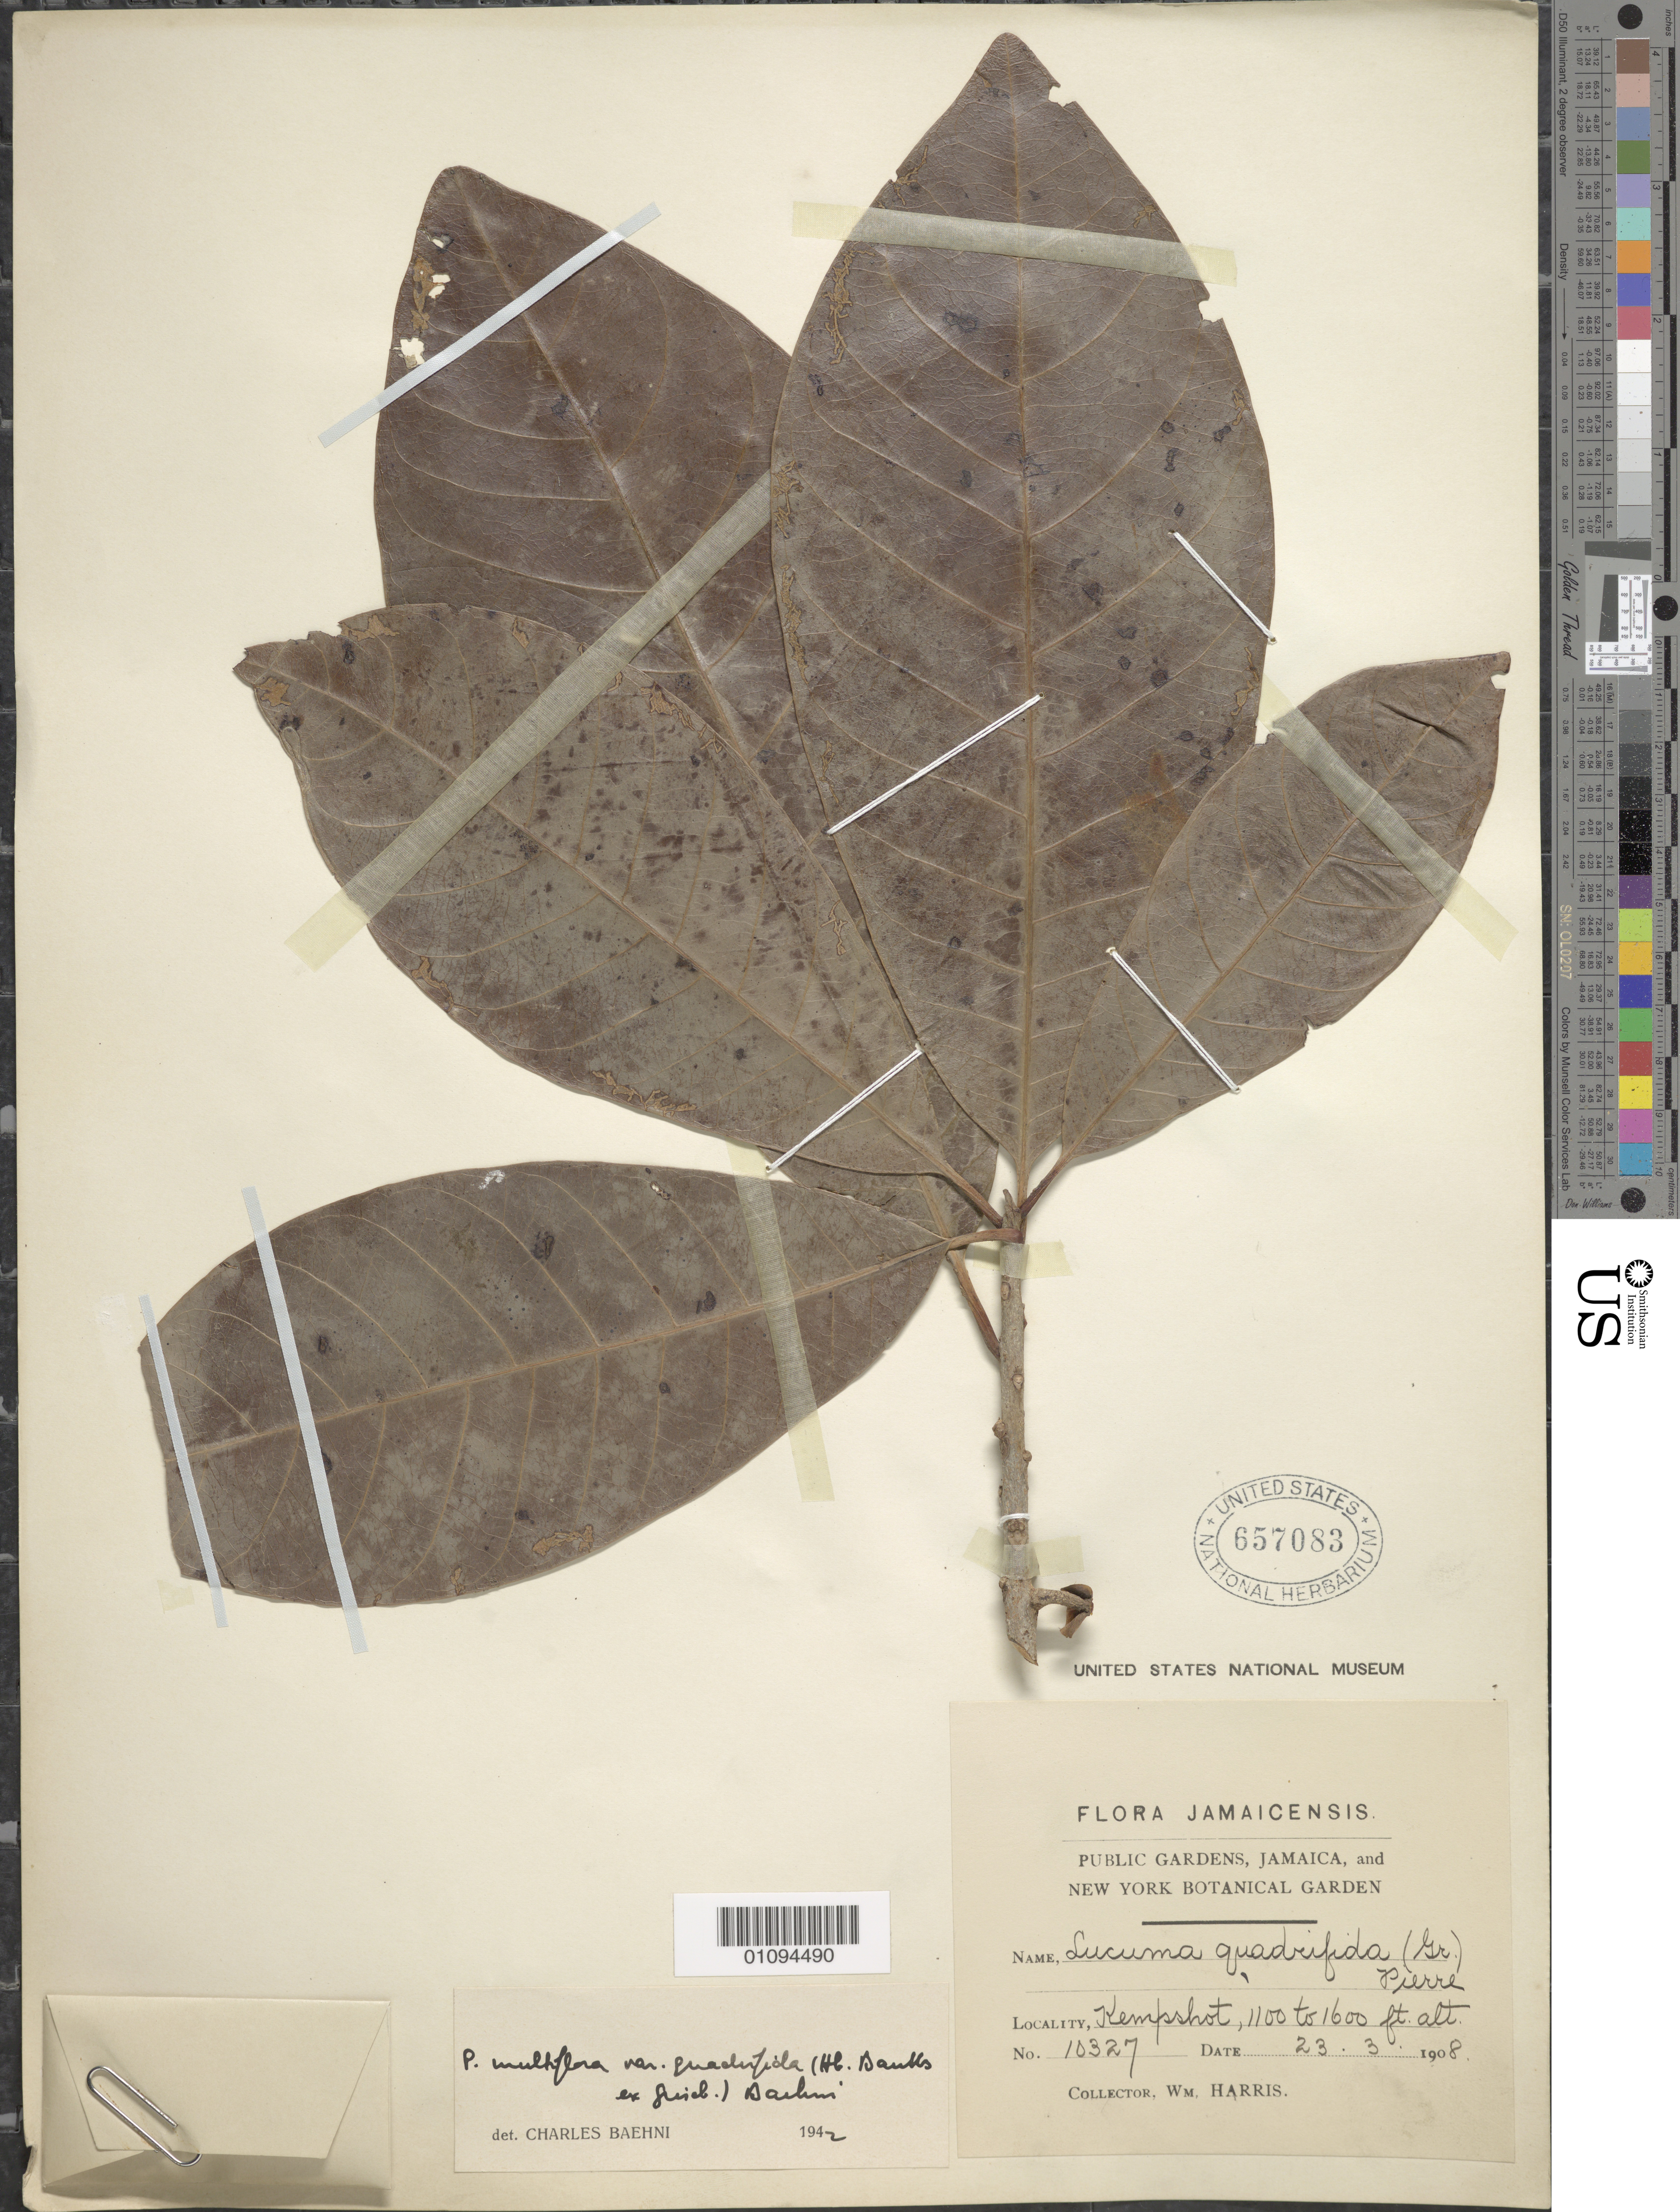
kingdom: Plantae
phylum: Tracheophyta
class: Magnoliopsida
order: Ericales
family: Sapotaceae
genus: Pouteria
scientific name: Pouteria multiflora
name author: (A. DC.) Eyma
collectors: W. Harris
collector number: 10327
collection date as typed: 23 Mar 1908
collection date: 1908-03-23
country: Jamaica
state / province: Saint James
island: Jamaica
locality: Kempshot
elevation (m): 335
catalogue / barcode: US 657083